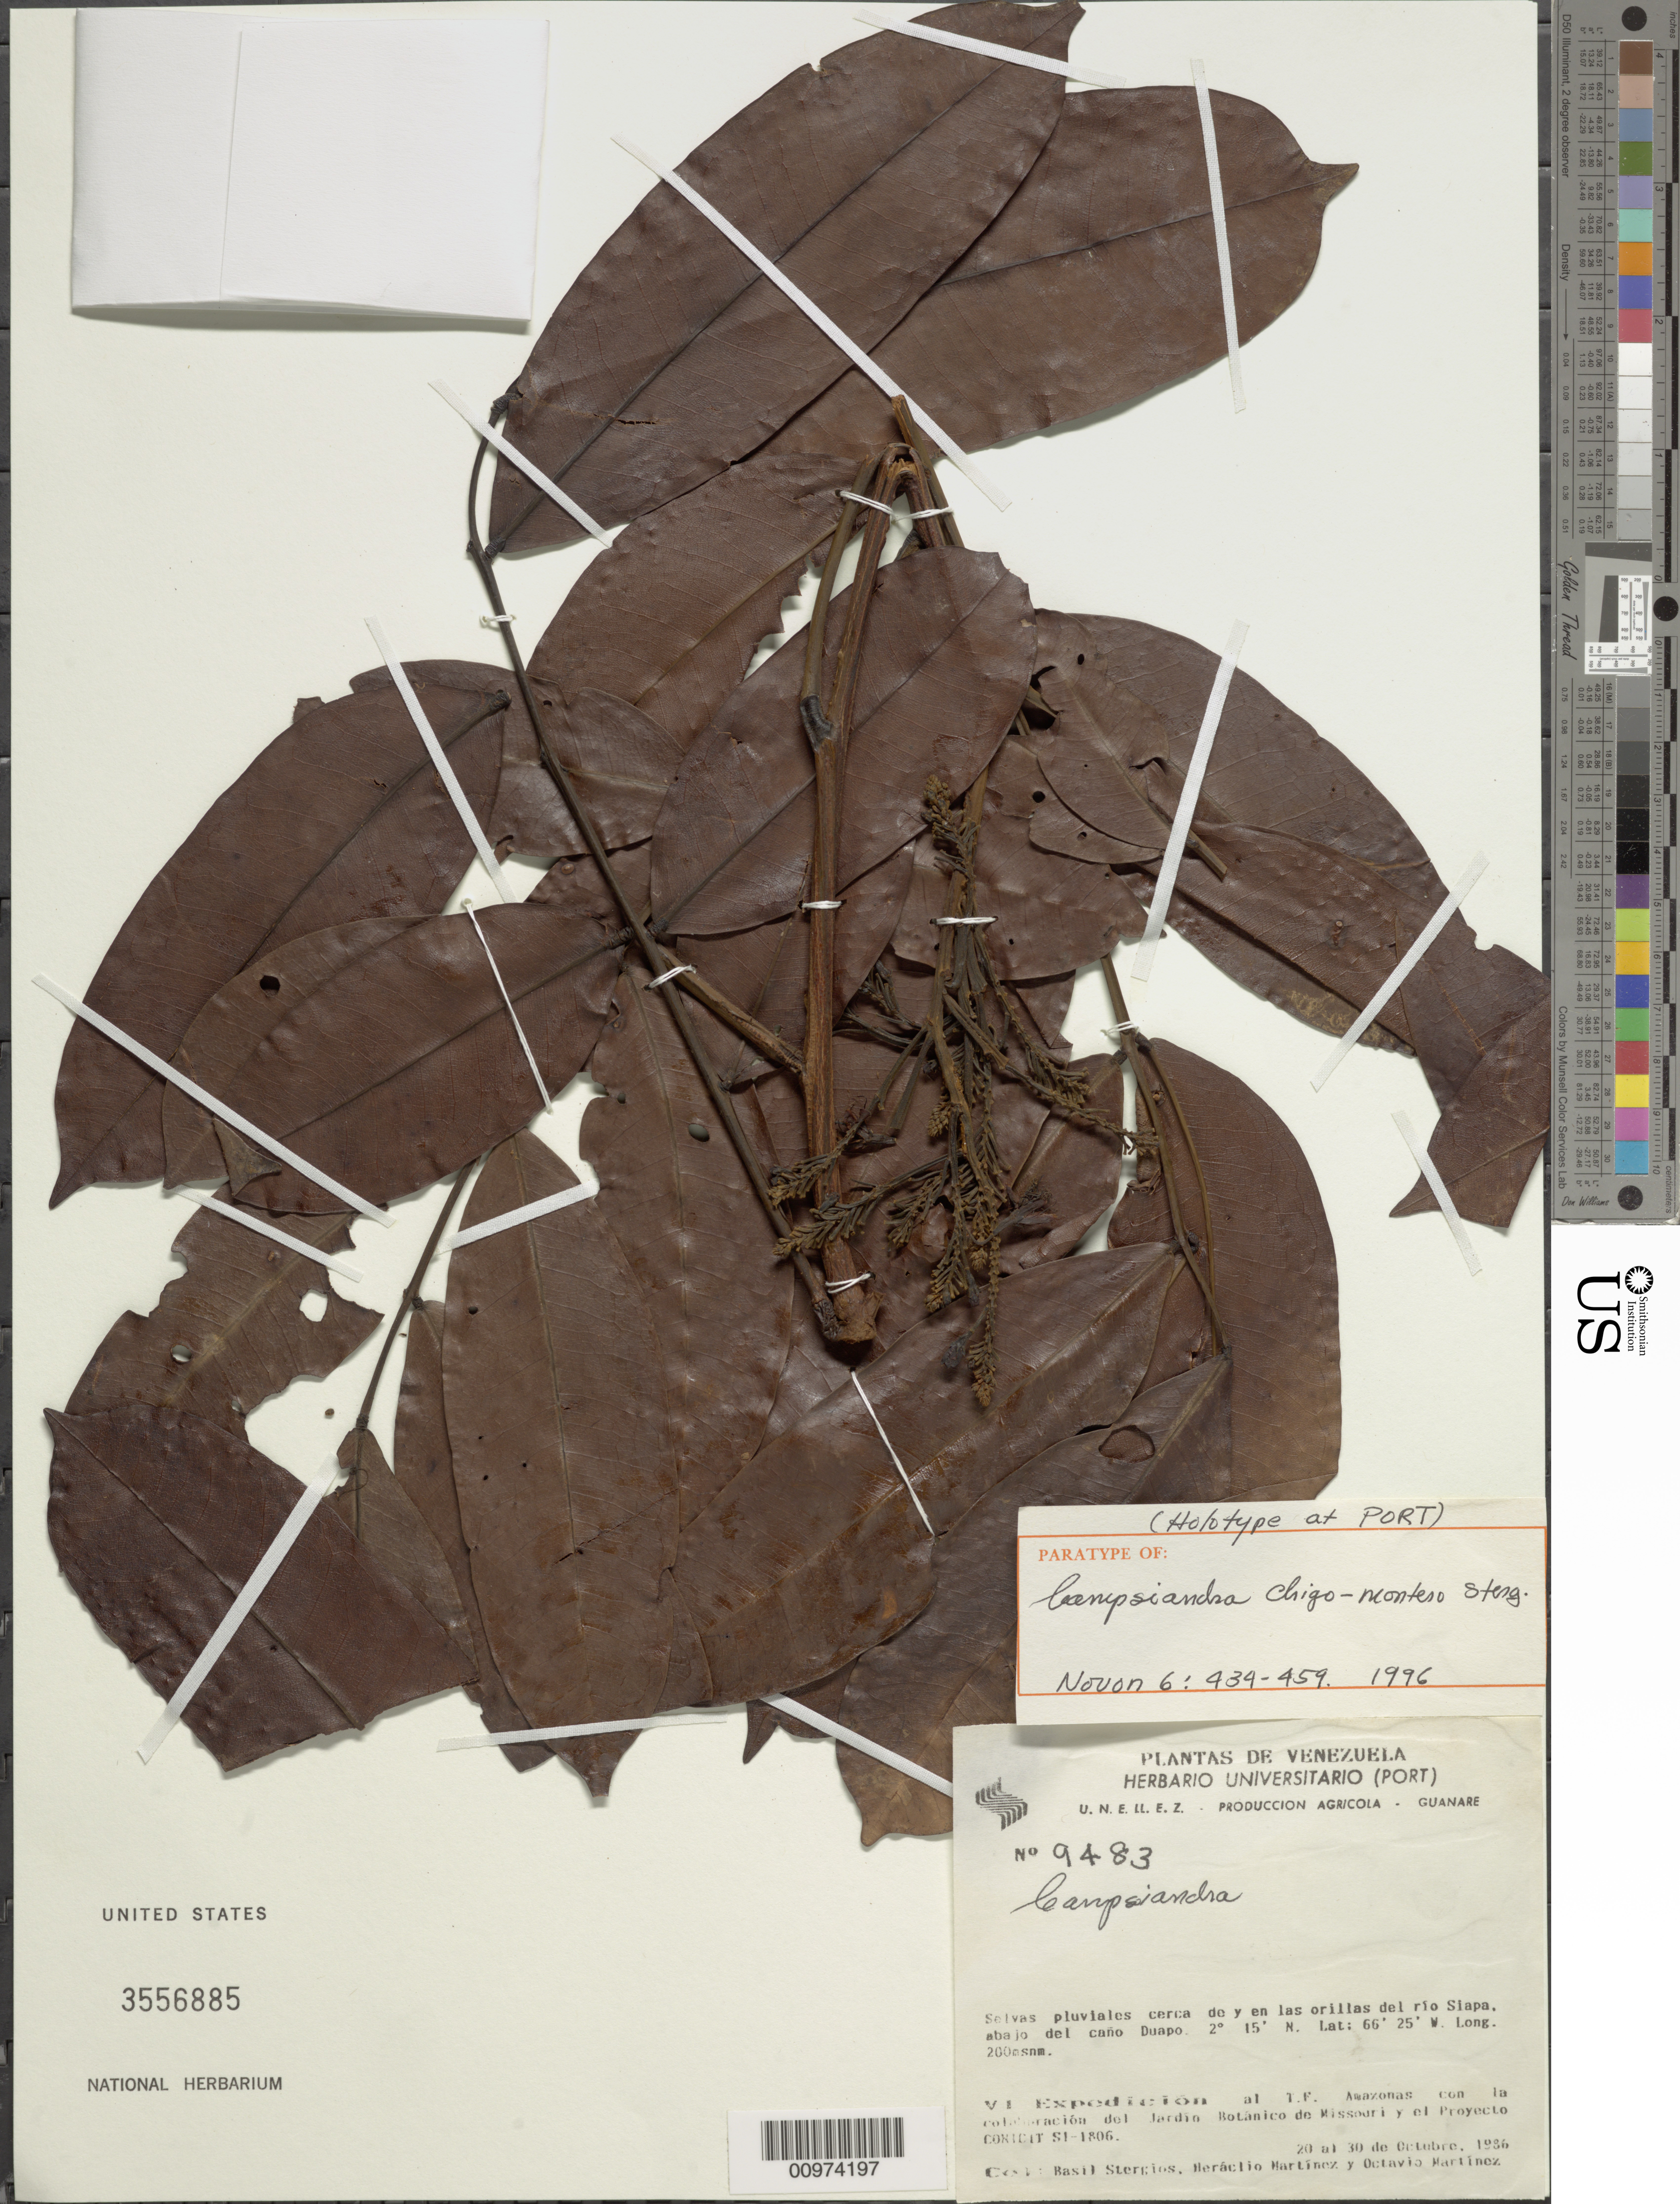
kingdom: Plantae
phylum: Tracheophyta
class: Magnoliopsida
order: Fabales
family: Fabaceae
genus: Campsiandra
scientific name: Campsiandra chigo-montero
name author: Stergios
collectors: B. G. Stergios, H. Martinez & O. Martínez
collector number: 9483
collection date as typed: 20-Oct-86 to 30-Oct-86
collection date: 1986-10-20/1986-10-30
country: Venezuela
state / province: Amazonas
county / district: Río Negro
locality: Río Siapa, abajo del Caño Duapo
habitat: Selvas pluviales cerca de y en las orillas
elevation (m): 200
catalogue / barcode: US 3556885